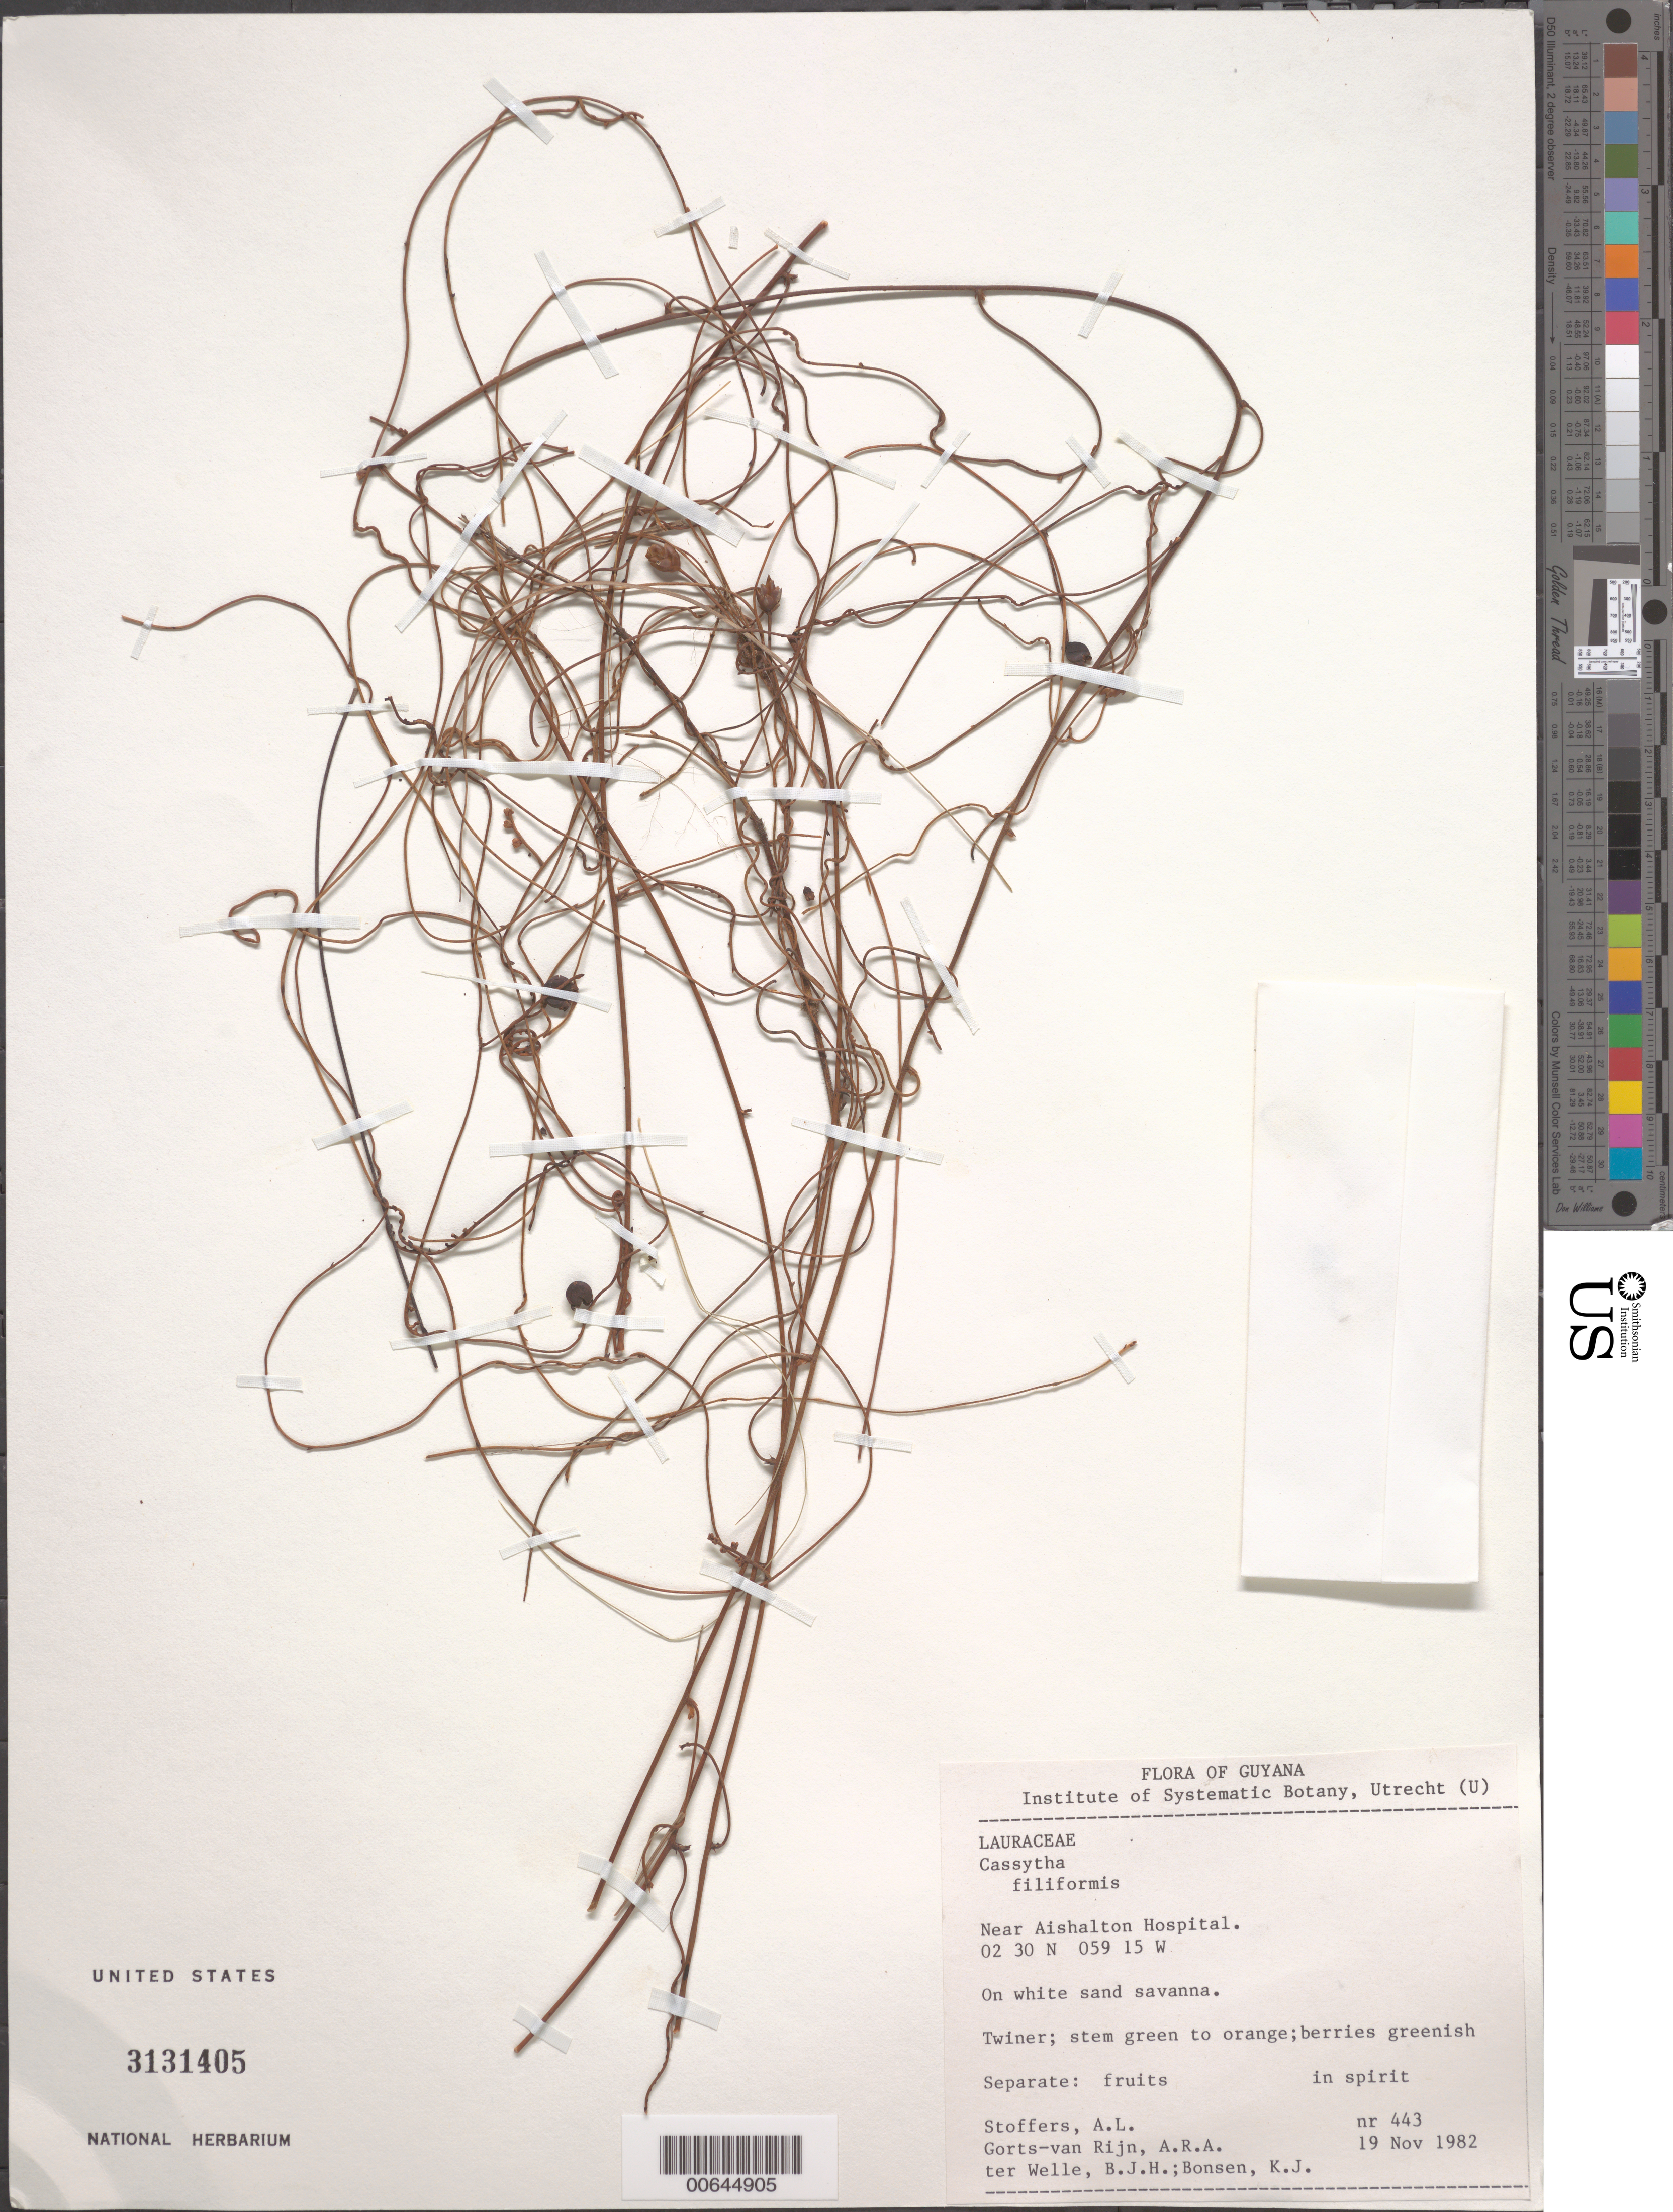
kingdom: Plantae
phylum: Tracheophyta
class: Magnoliopsida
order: Laurales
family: Lauraceae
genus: Cassytha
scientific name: Cassytha filiformis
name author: L.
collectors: A. Stoffers, A. .R. A. Görts-van Rijn, B. Welle & K. Bonsen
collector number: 443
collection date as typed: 19-Nov-82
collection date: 1982-11-19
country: Guyana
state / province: U. Takutu-U. Essequibo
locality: Aishalton Hospital, vic.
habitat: White sand savanna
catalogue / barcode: US 3131405